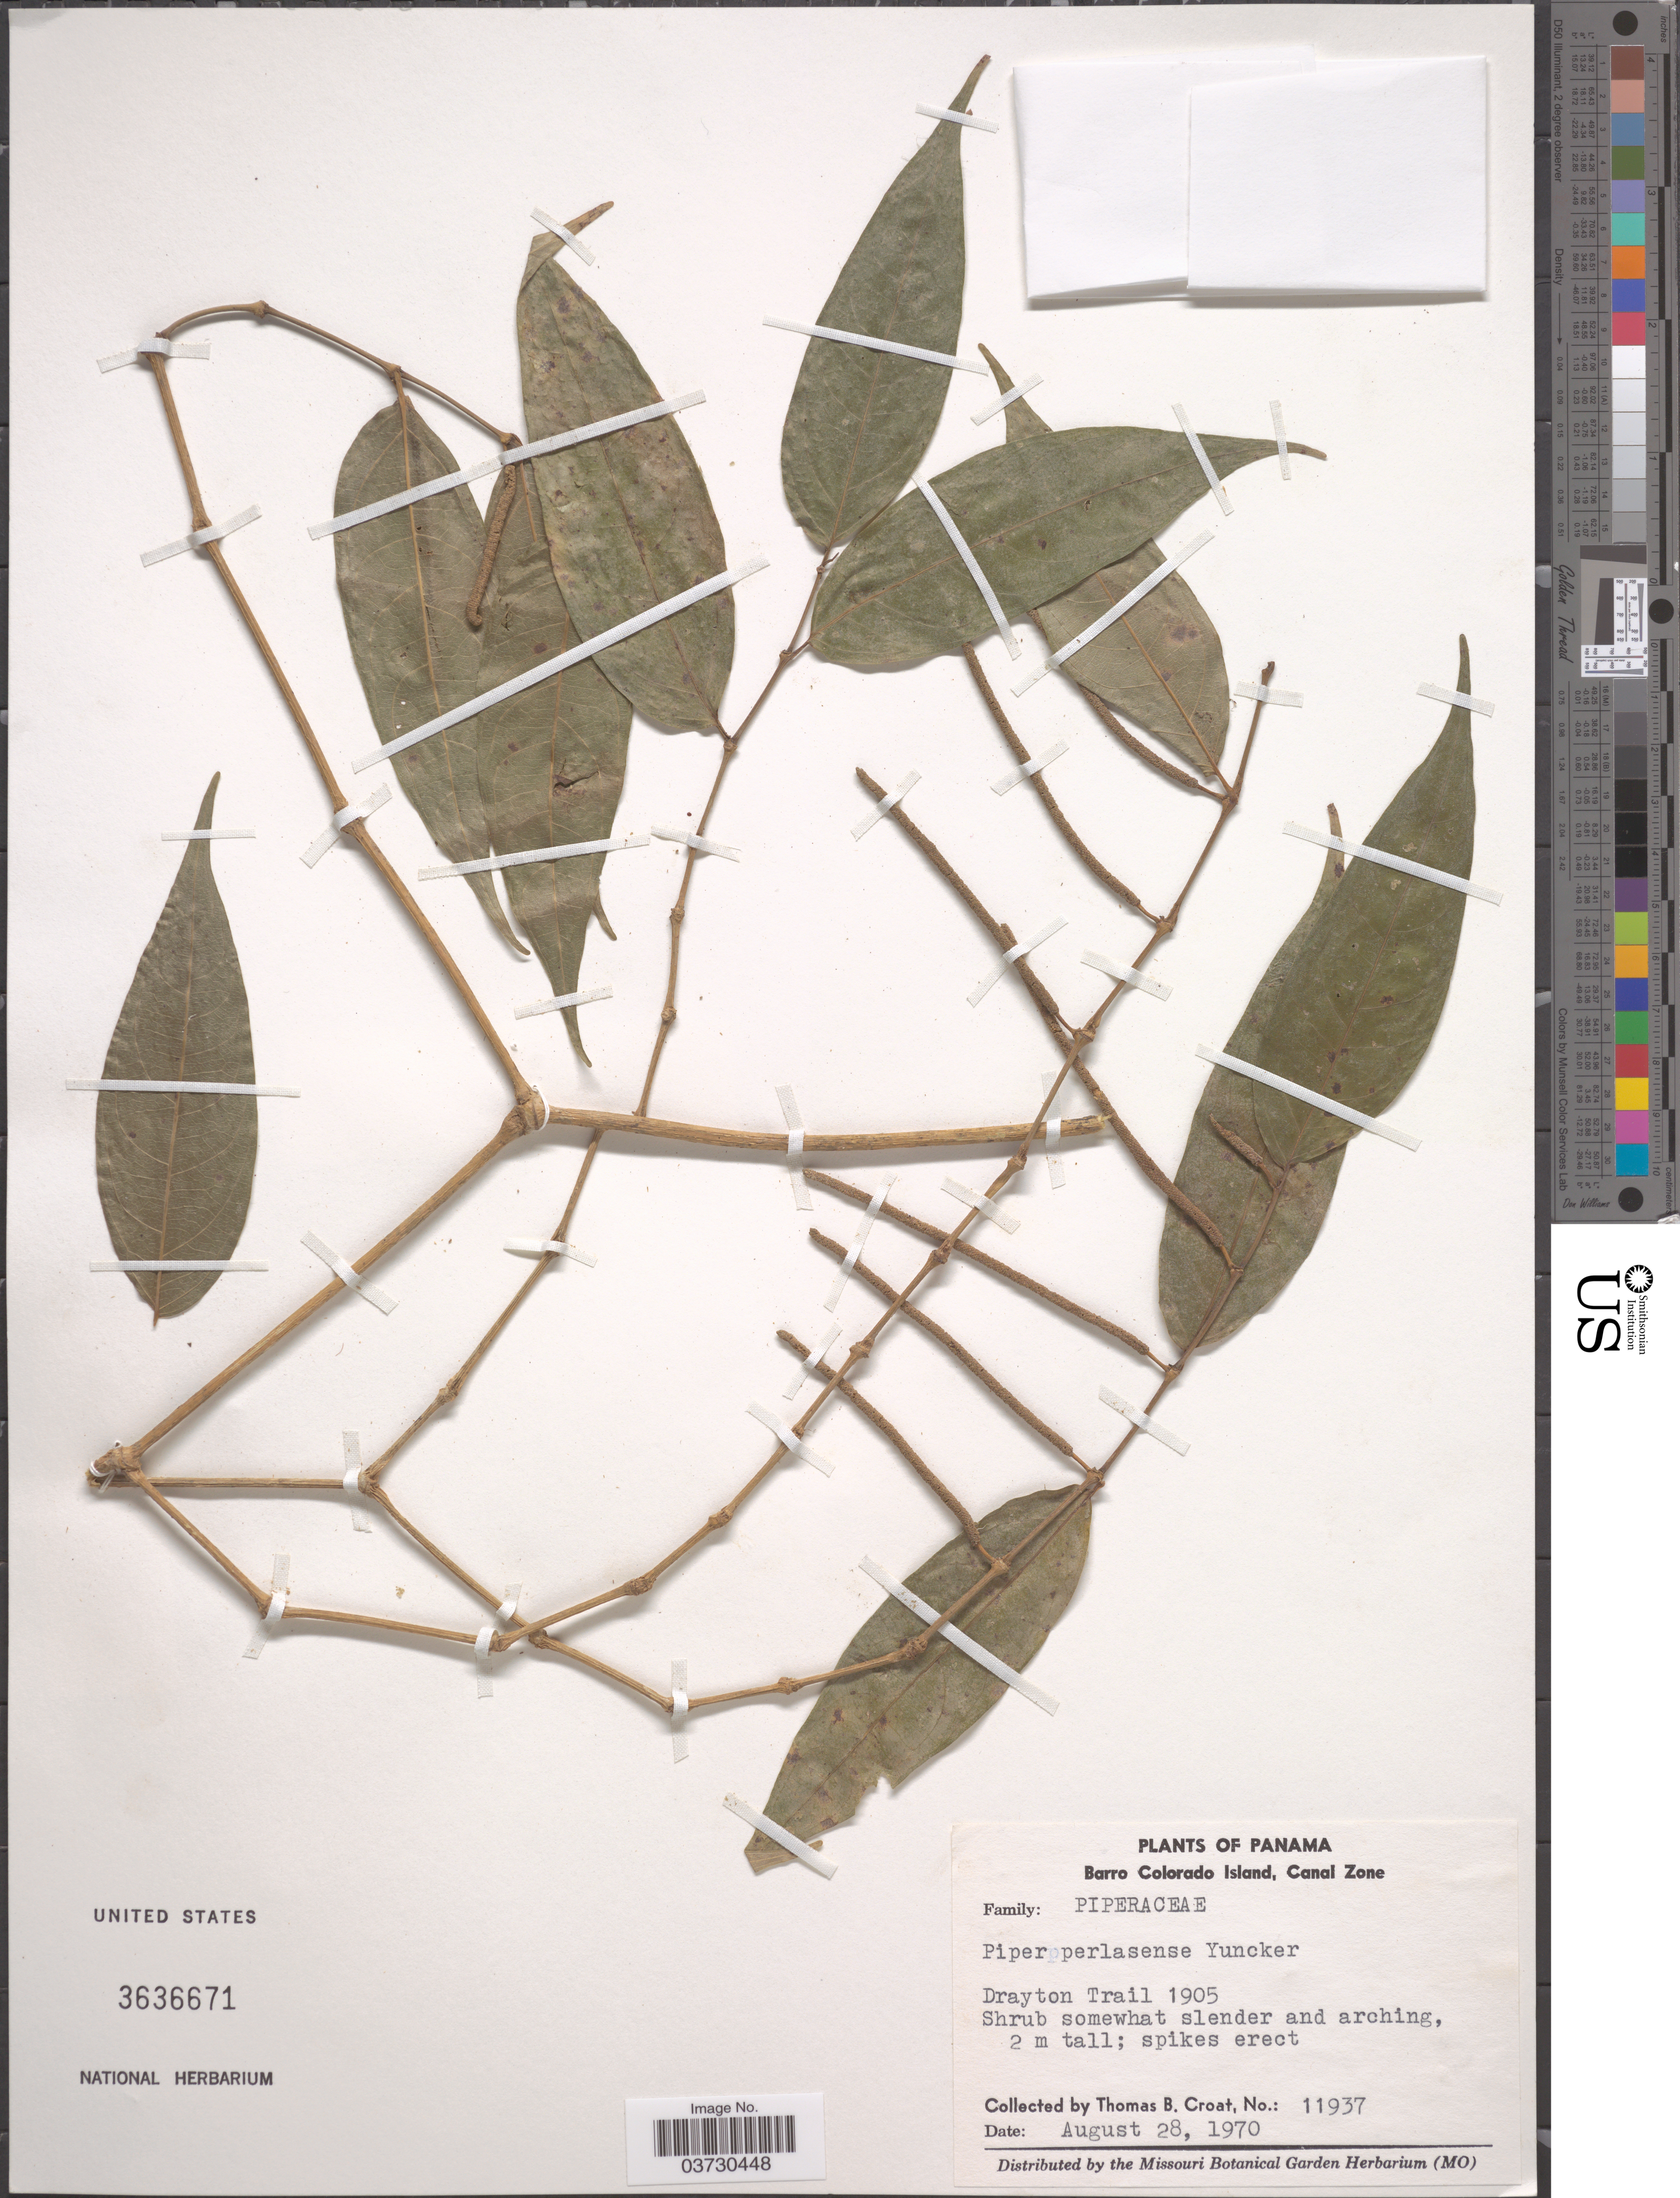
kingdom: Plantae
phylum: Tracheophyta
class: Magnoliopsida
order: Piperales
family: Piperaceae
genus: Piper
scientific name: Piper perlasense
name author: Yunck.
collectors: T. B. Croat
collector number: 11937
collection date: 1970-08-28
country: Panama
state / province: Panamá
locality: Barro Colorado Island, Canal Zone. Drayton Trail 1905.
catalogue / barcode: US 3636671